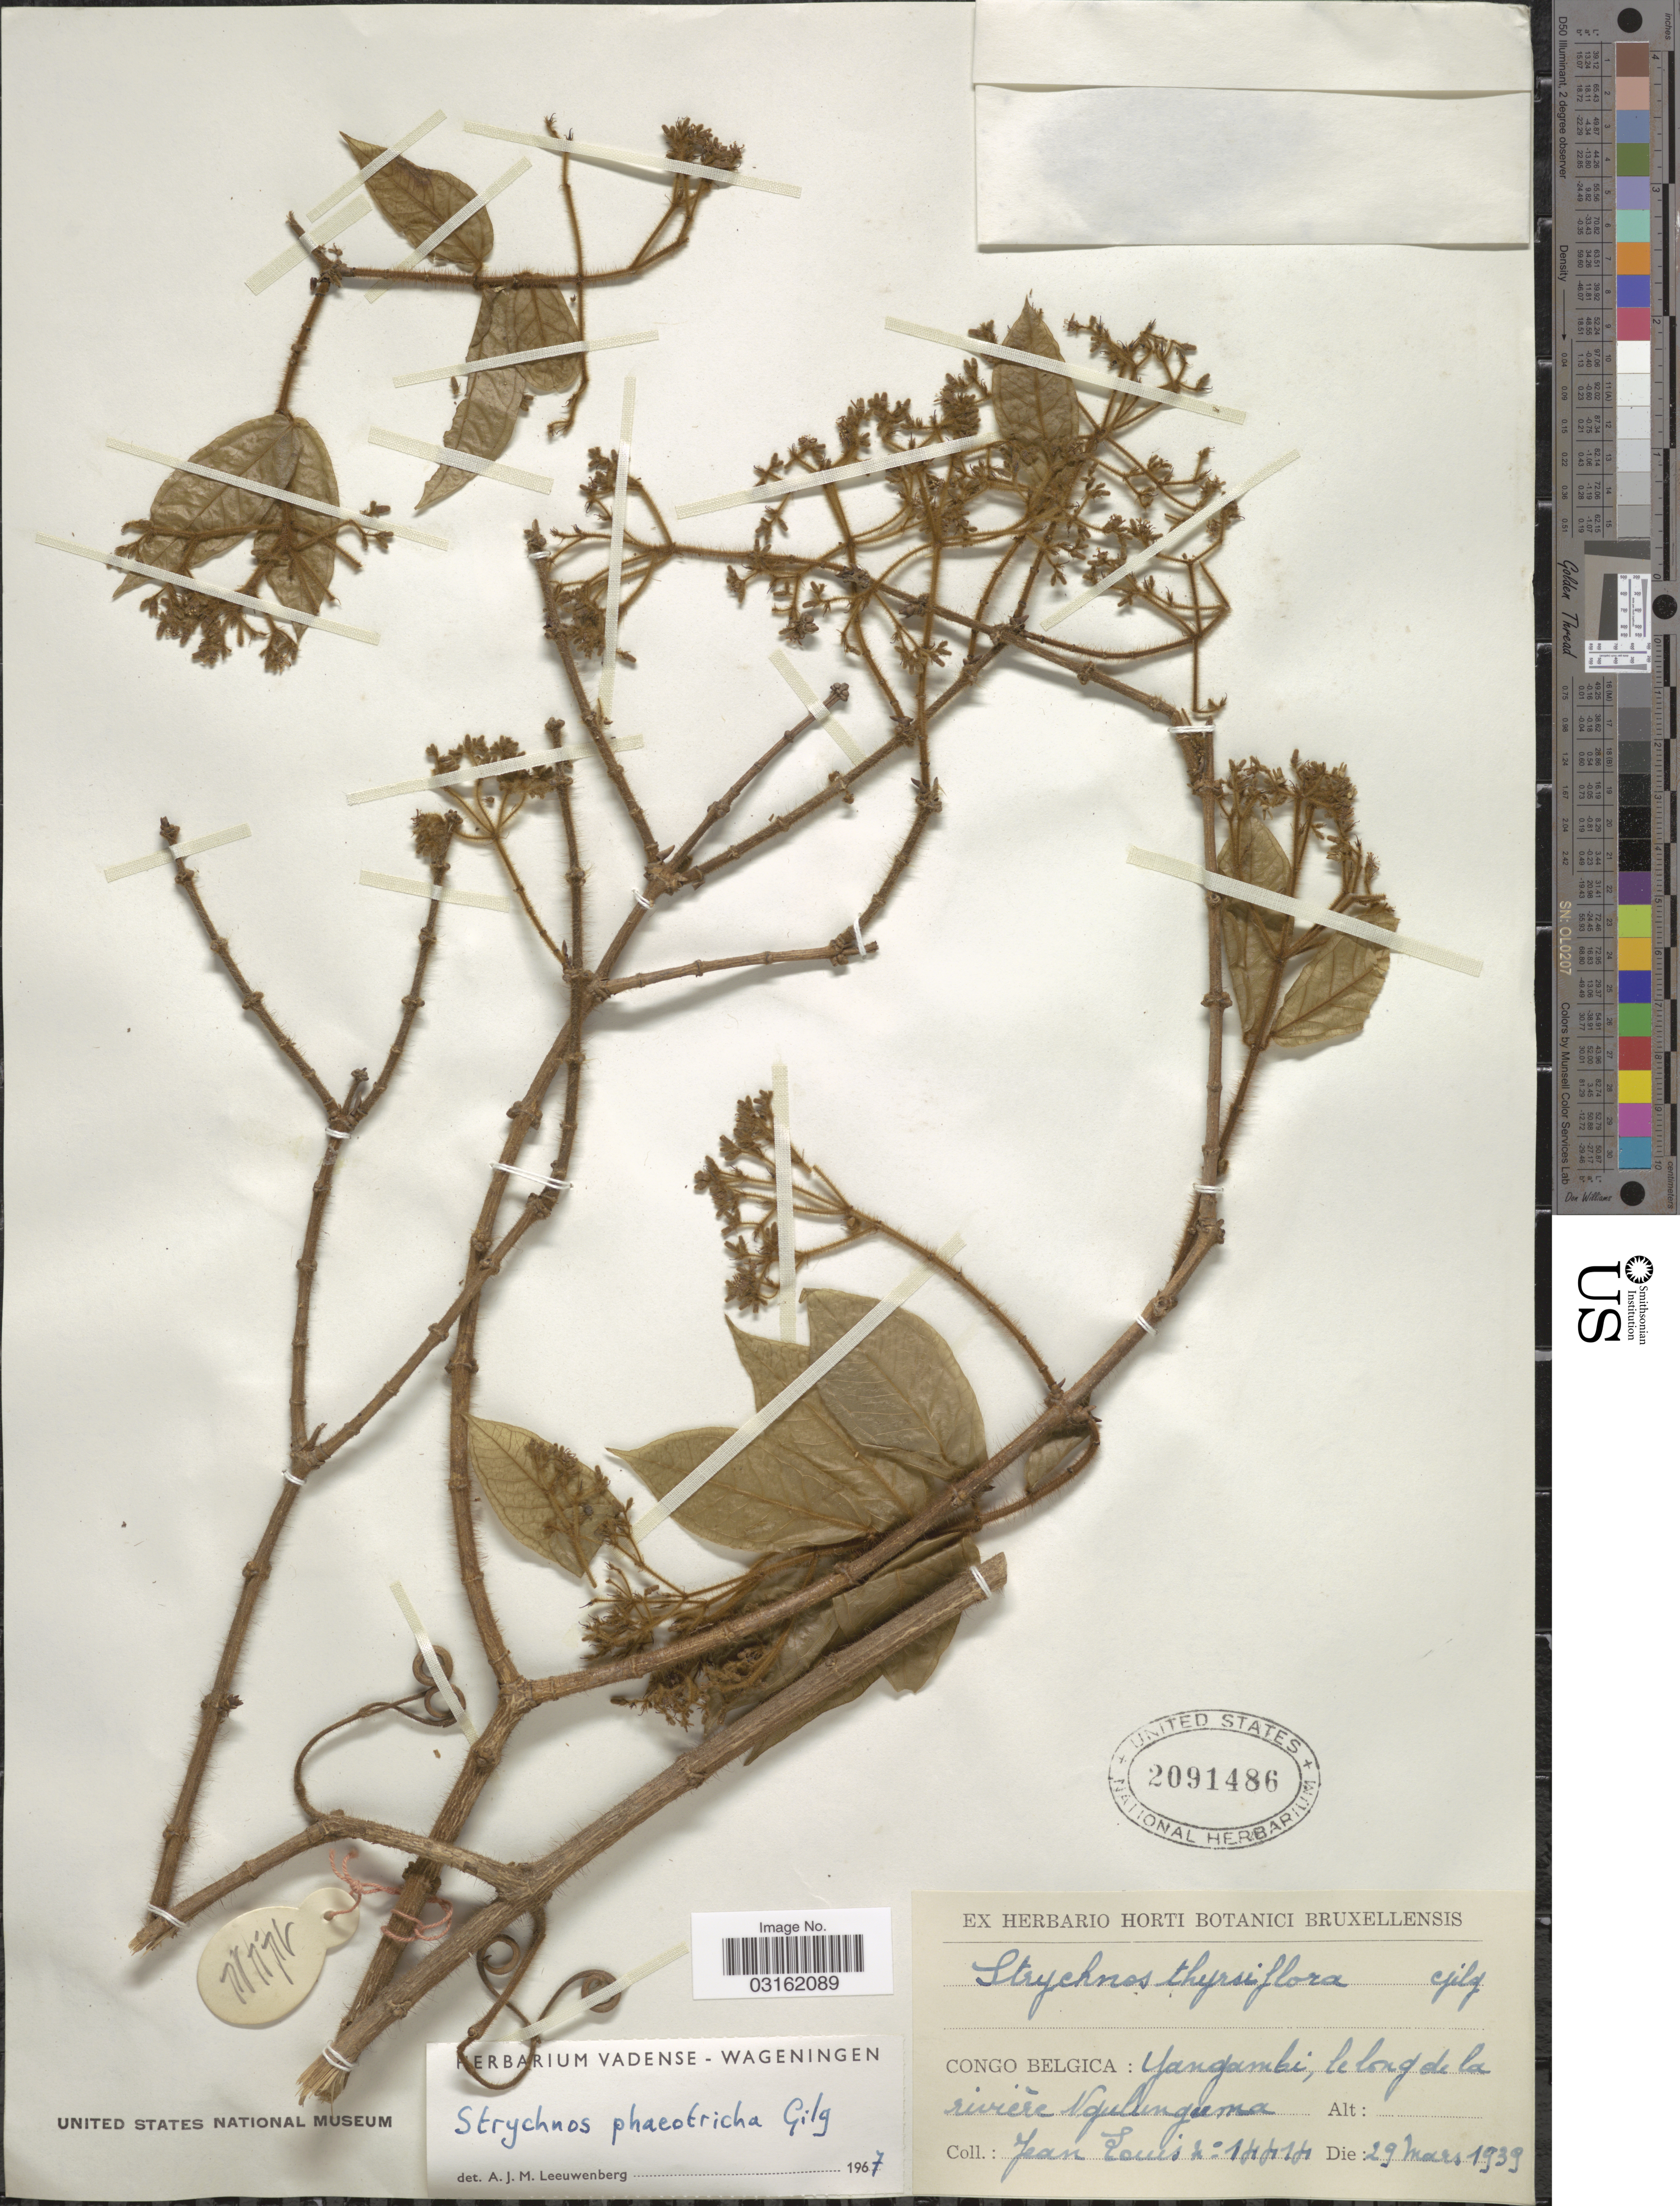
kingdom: Plantae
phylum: Tracheophyta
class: Magnoliopsida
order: Gentianales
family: Loganiaceae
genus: Strychnos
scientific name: Strychnos phaeotricha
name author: Gilg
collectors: J. Louis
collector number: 14414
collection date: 1939-03-29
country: Congo, Democratic Republic of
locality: Congo Belgica: Yangambi, le long de la rivière Ngulunguma.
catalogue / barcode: US 2091486